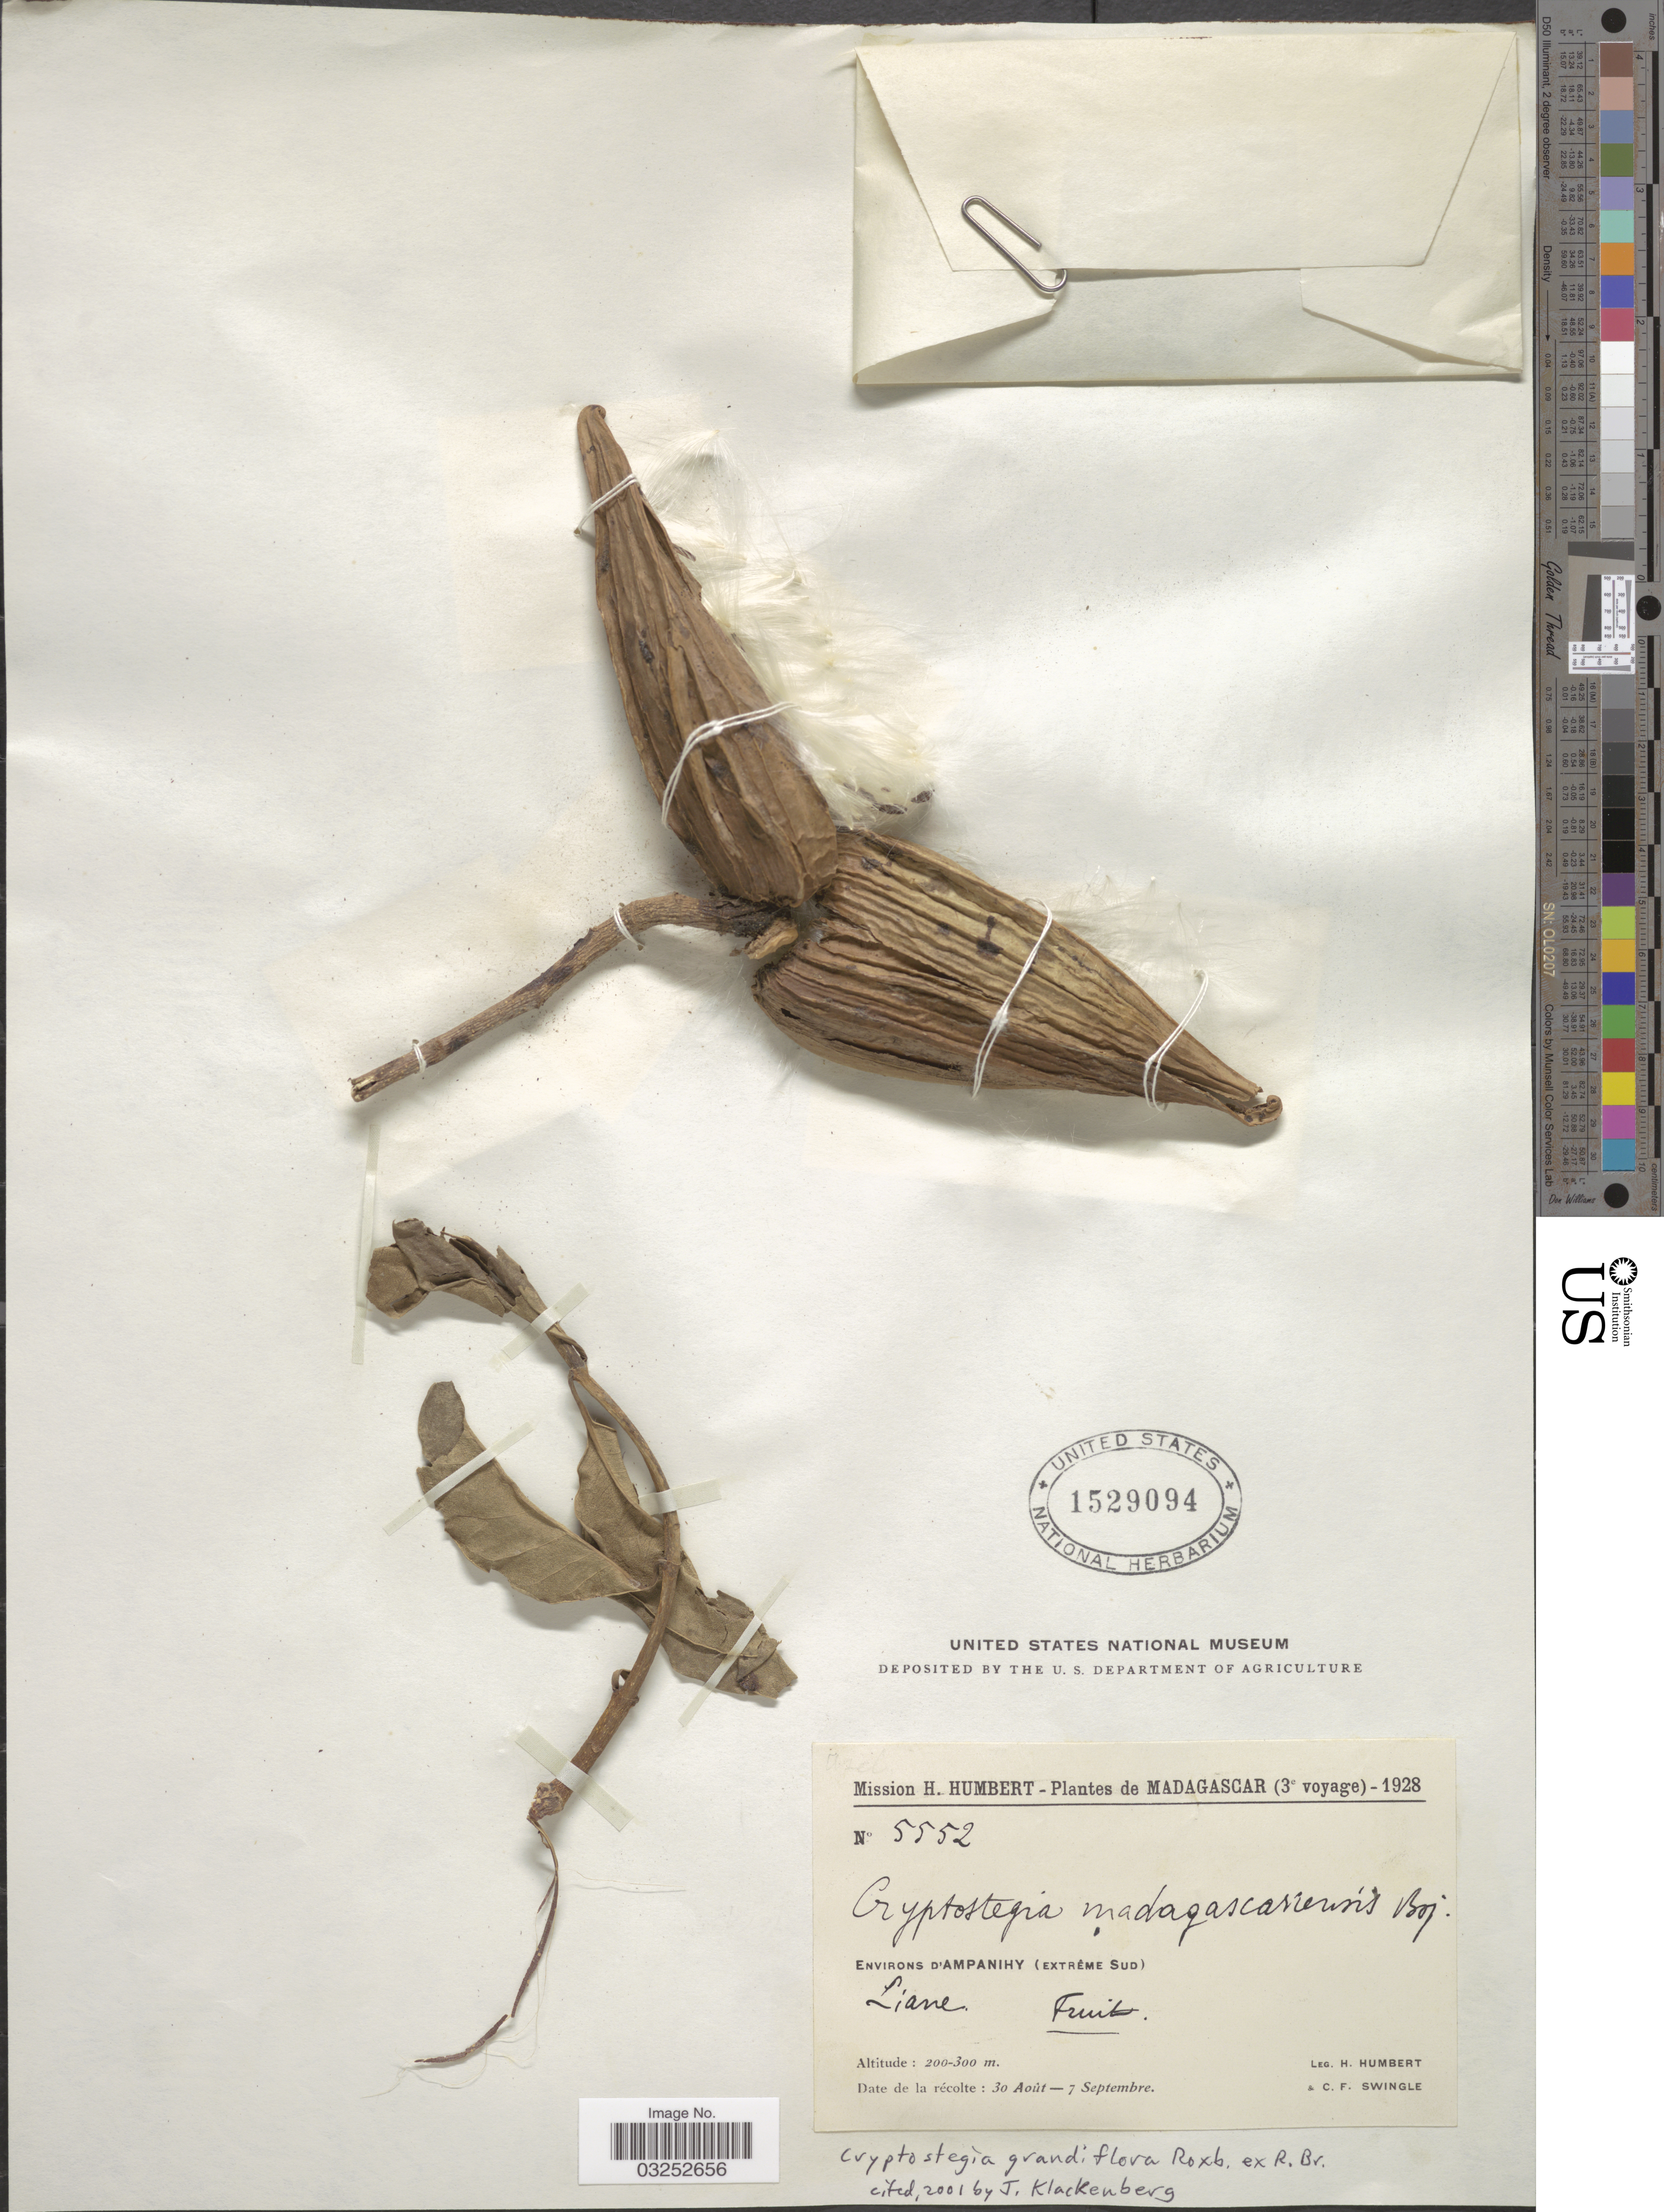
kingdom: Plantae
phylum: Tracheophyta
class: Magnoliopsida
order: Gentianales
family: Apocynaceae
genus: Cryptostegia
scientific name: Cryptostegia grandiflora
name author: Roxb. ex R. Br.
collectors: H. Humbert & C. Swingle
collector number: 5552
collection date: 1928-08-30/1928-09-07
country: Madagascar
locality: Environs D'Ampanihy (Extrême Sud).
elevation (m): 200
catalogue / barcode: US 1529094